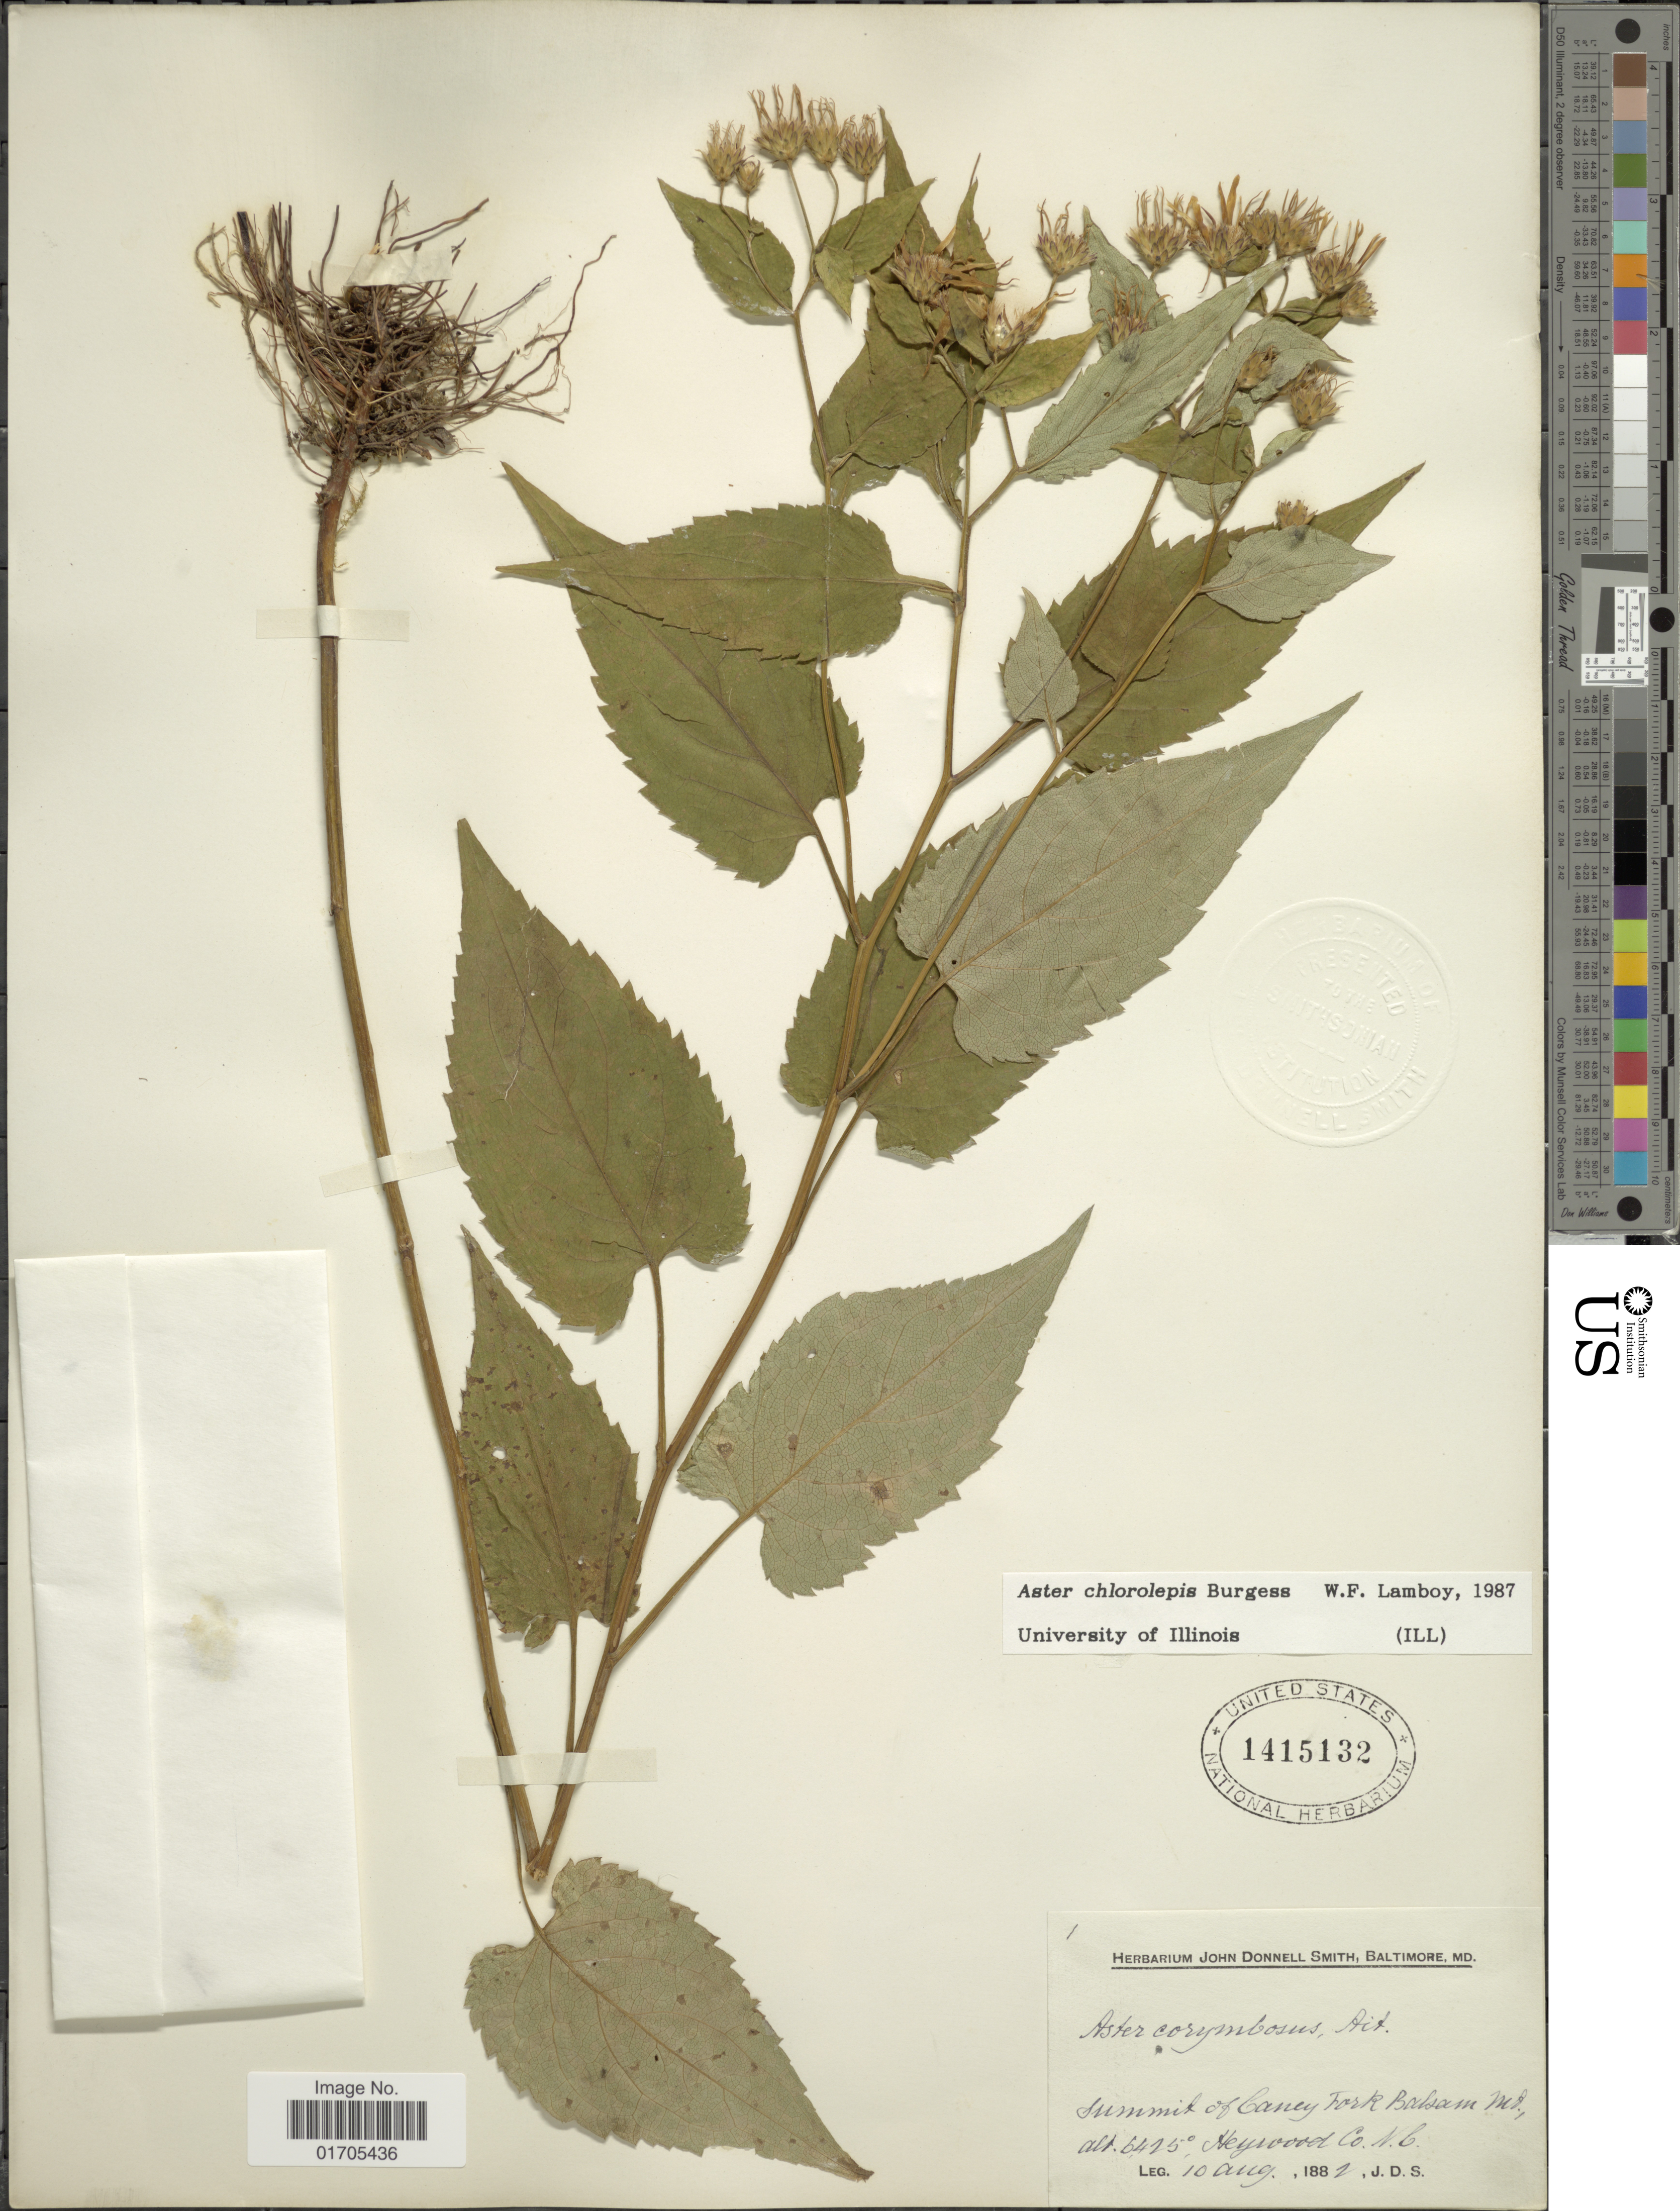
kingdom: Plantae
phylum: Tracheophyta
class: Magnoliopsida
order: Asterales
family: Asteraceae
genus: Eurybia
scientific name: Eurybia chlorolepis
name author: G.L. Nesom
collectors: J. Donnell Smith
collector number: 1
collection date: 1882-08-10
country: United States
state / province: North Carolina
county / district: Heywood County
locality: Summit of Caney Fork Balsam Mt.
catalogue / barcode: US 1415132